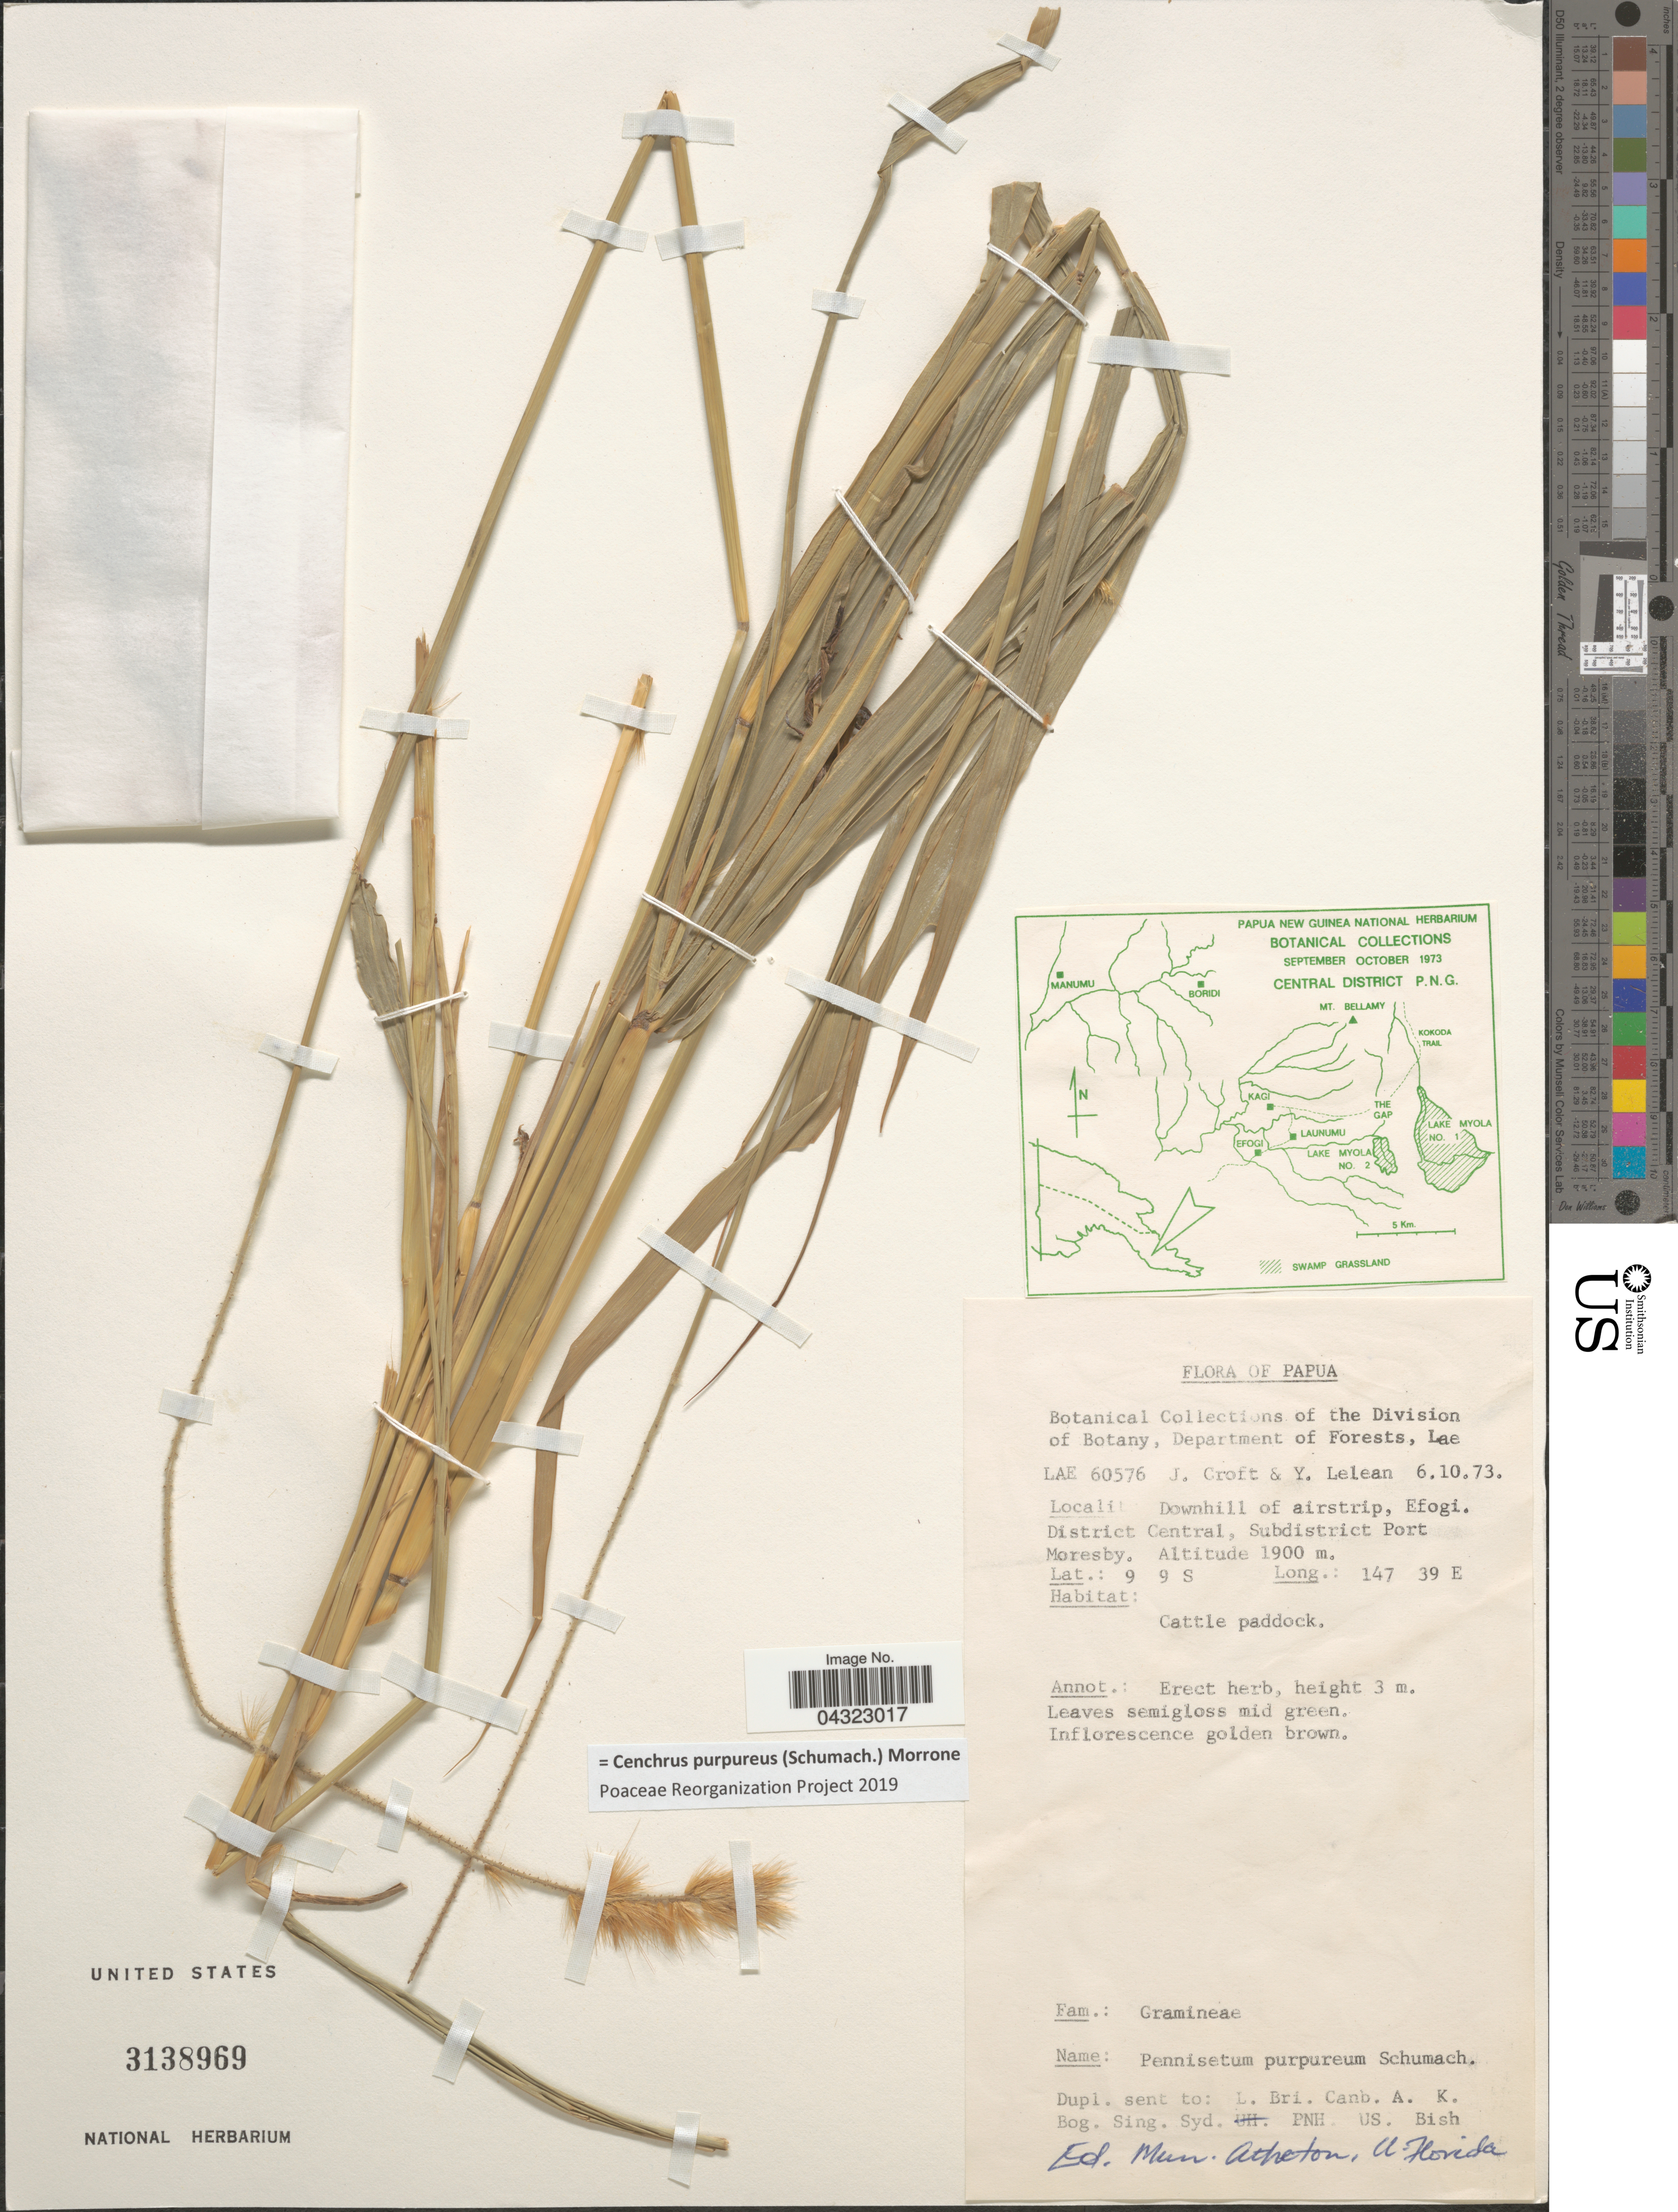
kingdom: Plantae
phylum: Tracheophyta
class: Liliopsida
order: Poales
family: Poaceae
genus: Cenchrus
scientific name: Cenchrus purpureus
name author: (Schumach.) Morrone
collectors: J. Croft & Y. Lelean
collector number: LAE60576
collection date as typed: Transcribed d/m/y: 6/10/73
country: Indonesia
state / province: Papua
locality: Downhill of airstrip, Efogi. District Central, Subdistrict Port.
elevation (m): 1900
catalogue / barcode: US 3138969